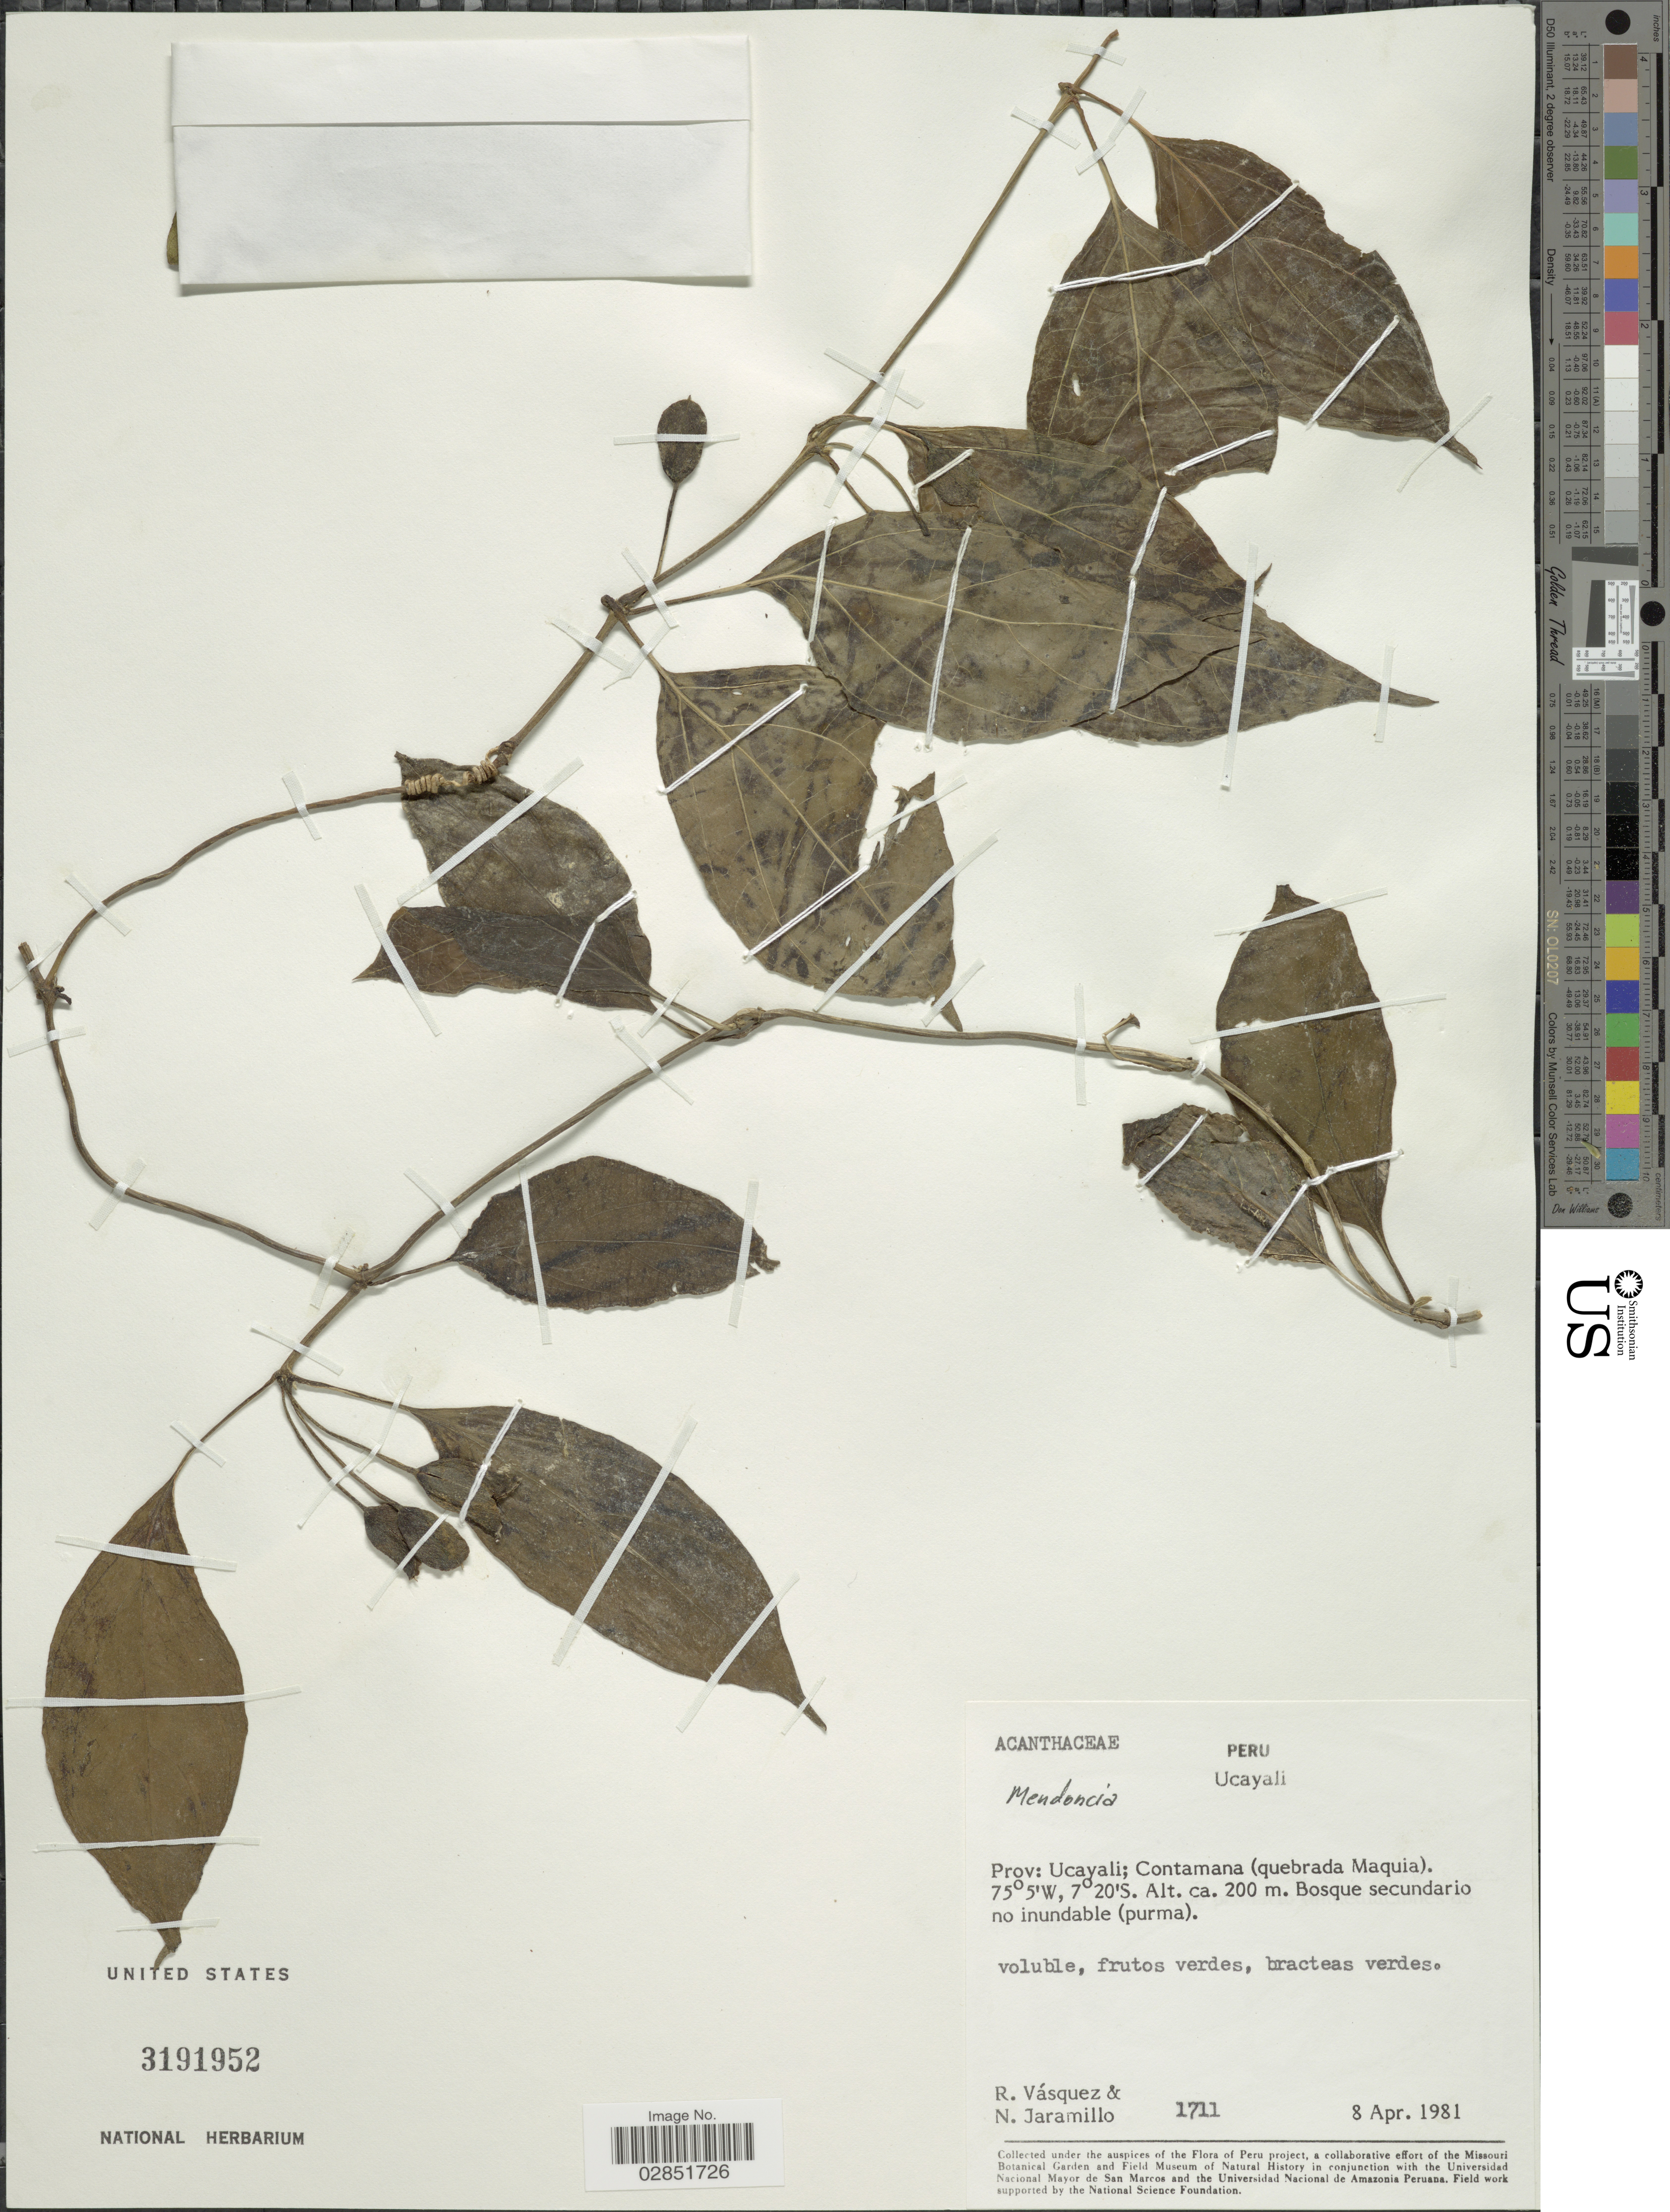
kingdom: Plantae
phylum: Tracheophyta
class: Magnoliopsida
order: Lamiales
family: Acanthaceae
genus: Mendoncia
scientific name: Mendoncia sp.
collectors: R. Vásquez & N. Jaramillo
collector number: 1711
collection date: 1981-04-08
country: Peru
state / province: Ucayali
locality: Prov: Ucayali; Contamana (quebrada Maquia).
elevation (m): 200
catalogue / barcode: US 3191952